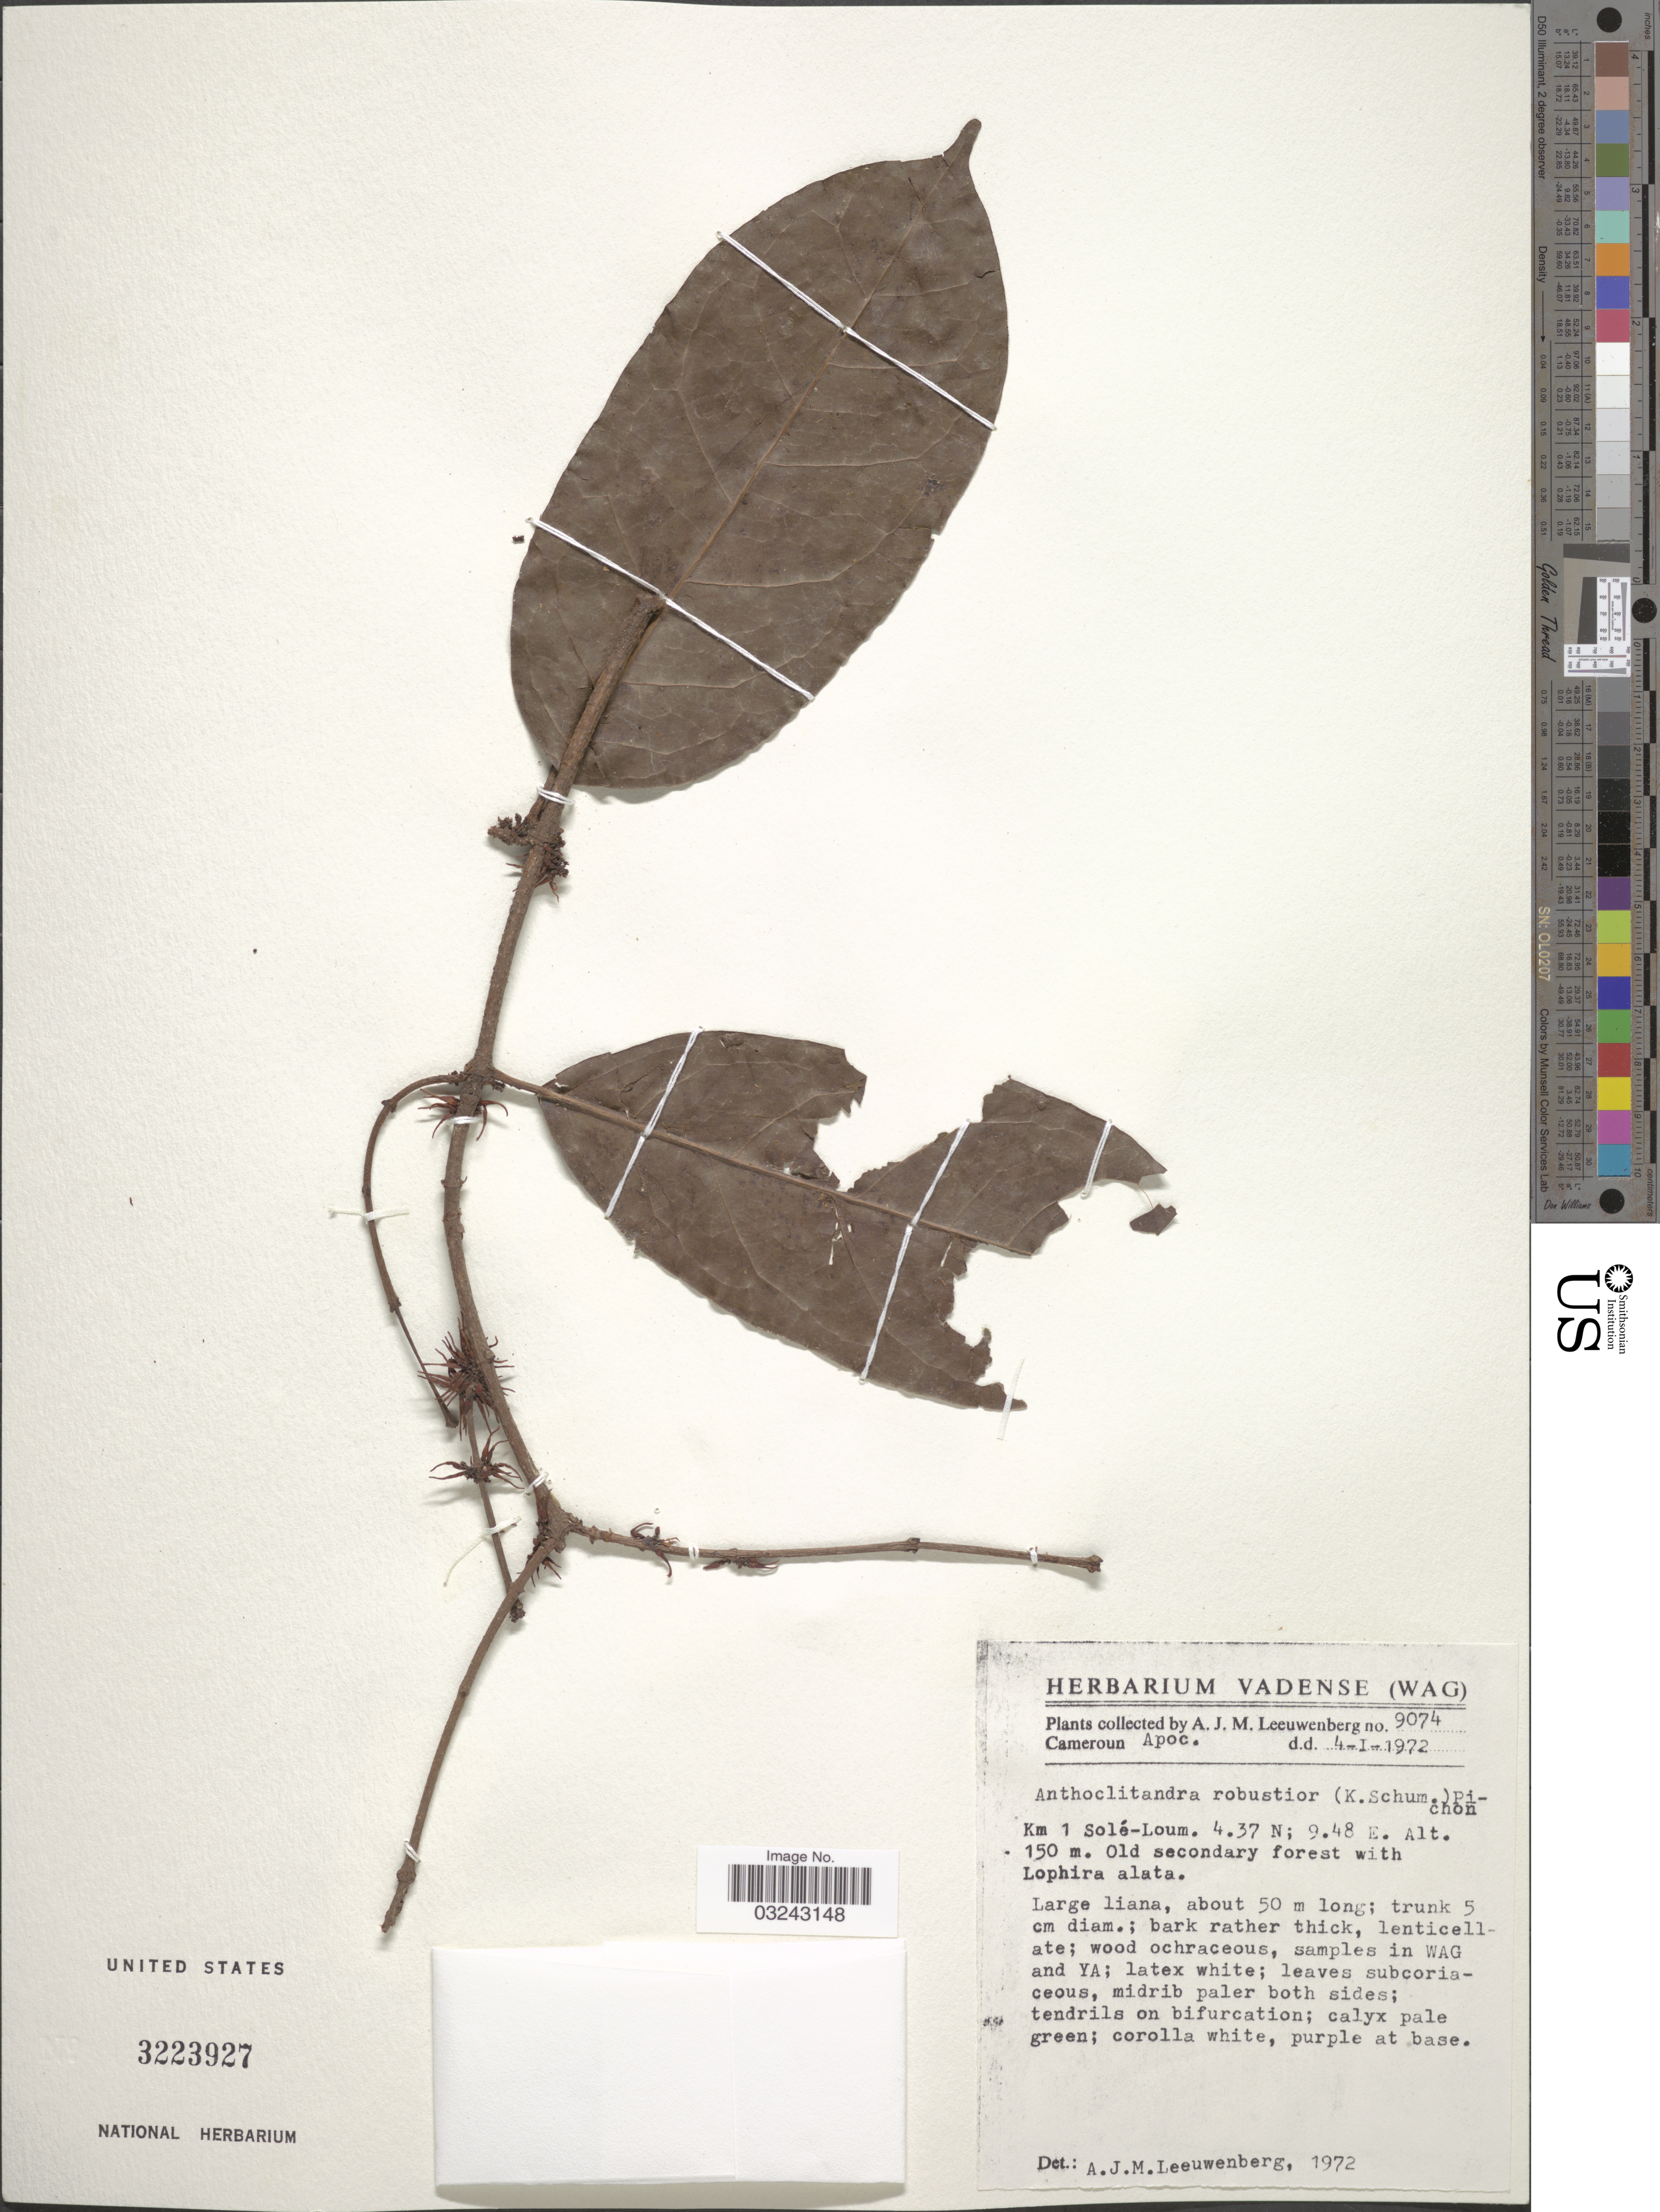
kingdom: Plantae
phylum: Tracheophyta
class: Magnoliopsida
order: Gentianales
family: Apocynaceae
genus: Anthoclitandra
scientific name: Anthoclitandra robustior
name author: (K. Schum.) Pichon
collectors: A. J. M. Leeuwenberg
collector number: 9074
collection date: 1972-01-04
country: Cameroon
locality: Km 1 Solé-Loum.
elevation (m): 150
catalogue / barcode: US 3223927